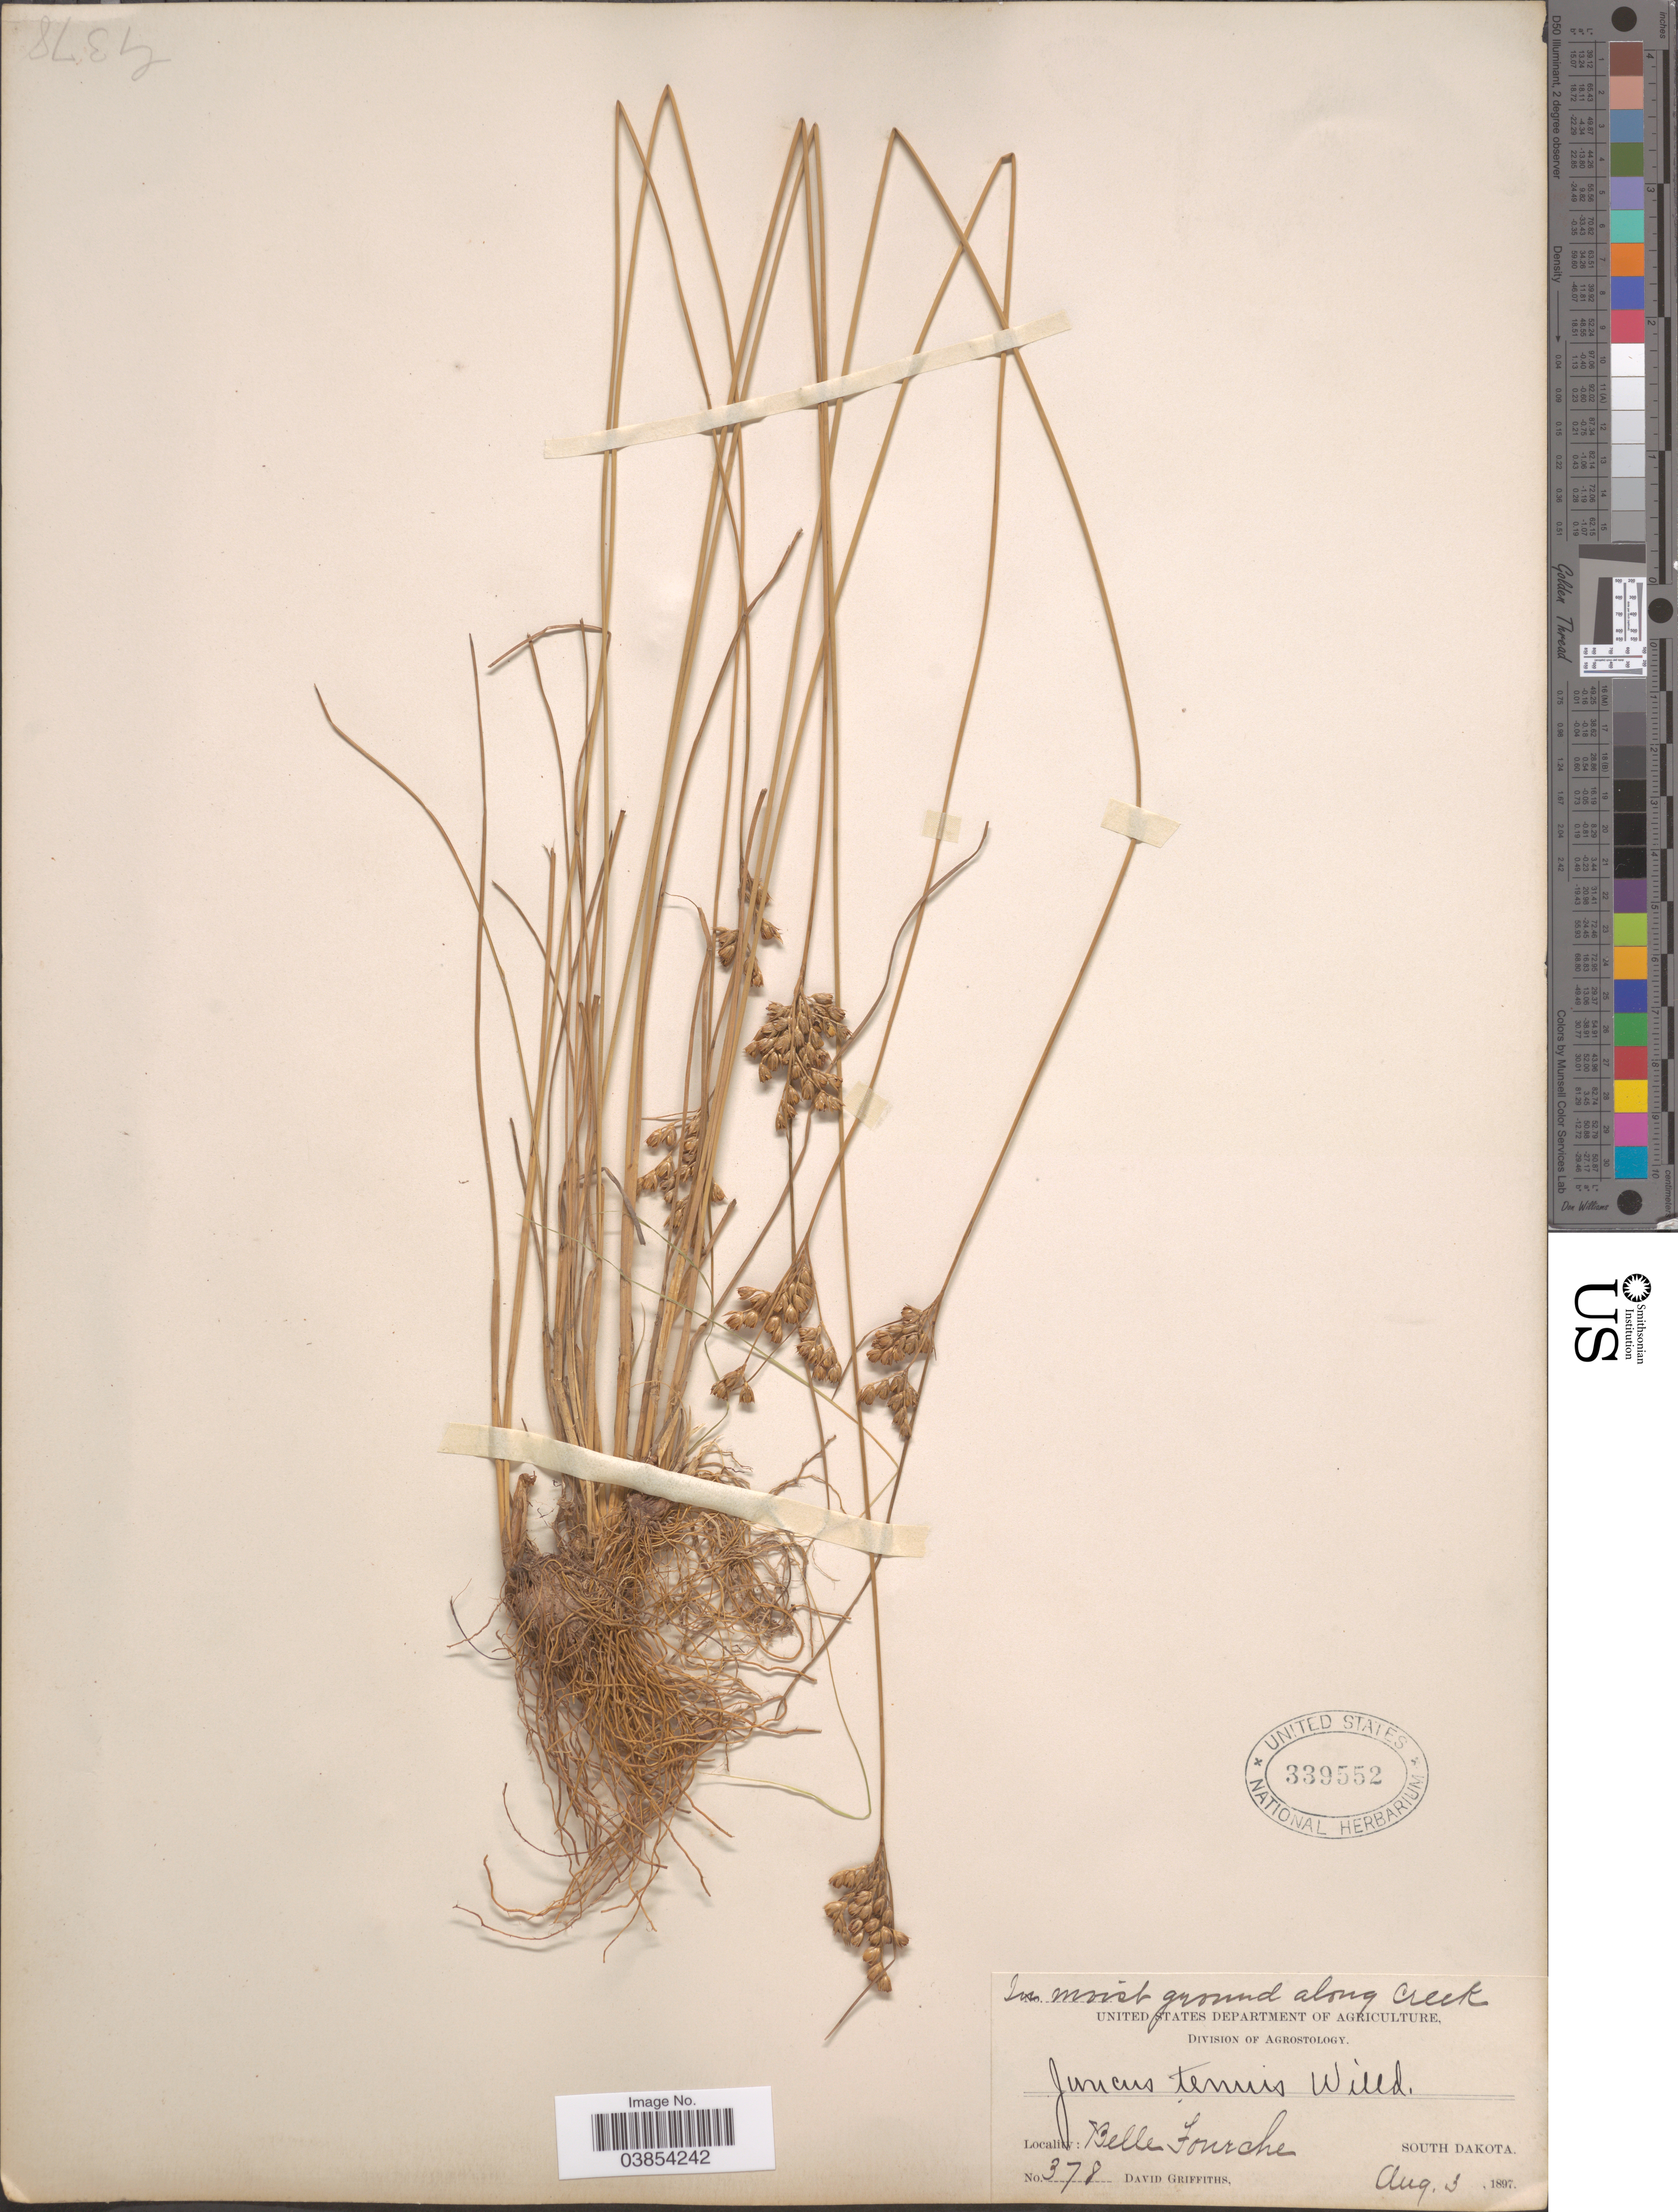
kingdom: Plantae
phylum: Tracheophyta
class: Liliopsida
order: Poales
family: Juncaceae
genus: Juncus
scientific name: Juncus interior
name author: Wiegand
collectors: D. Griffiths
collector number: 378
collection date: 1897-08-03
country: United States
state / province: South Dakota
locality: Belle Fourche.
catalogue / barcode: US 339552